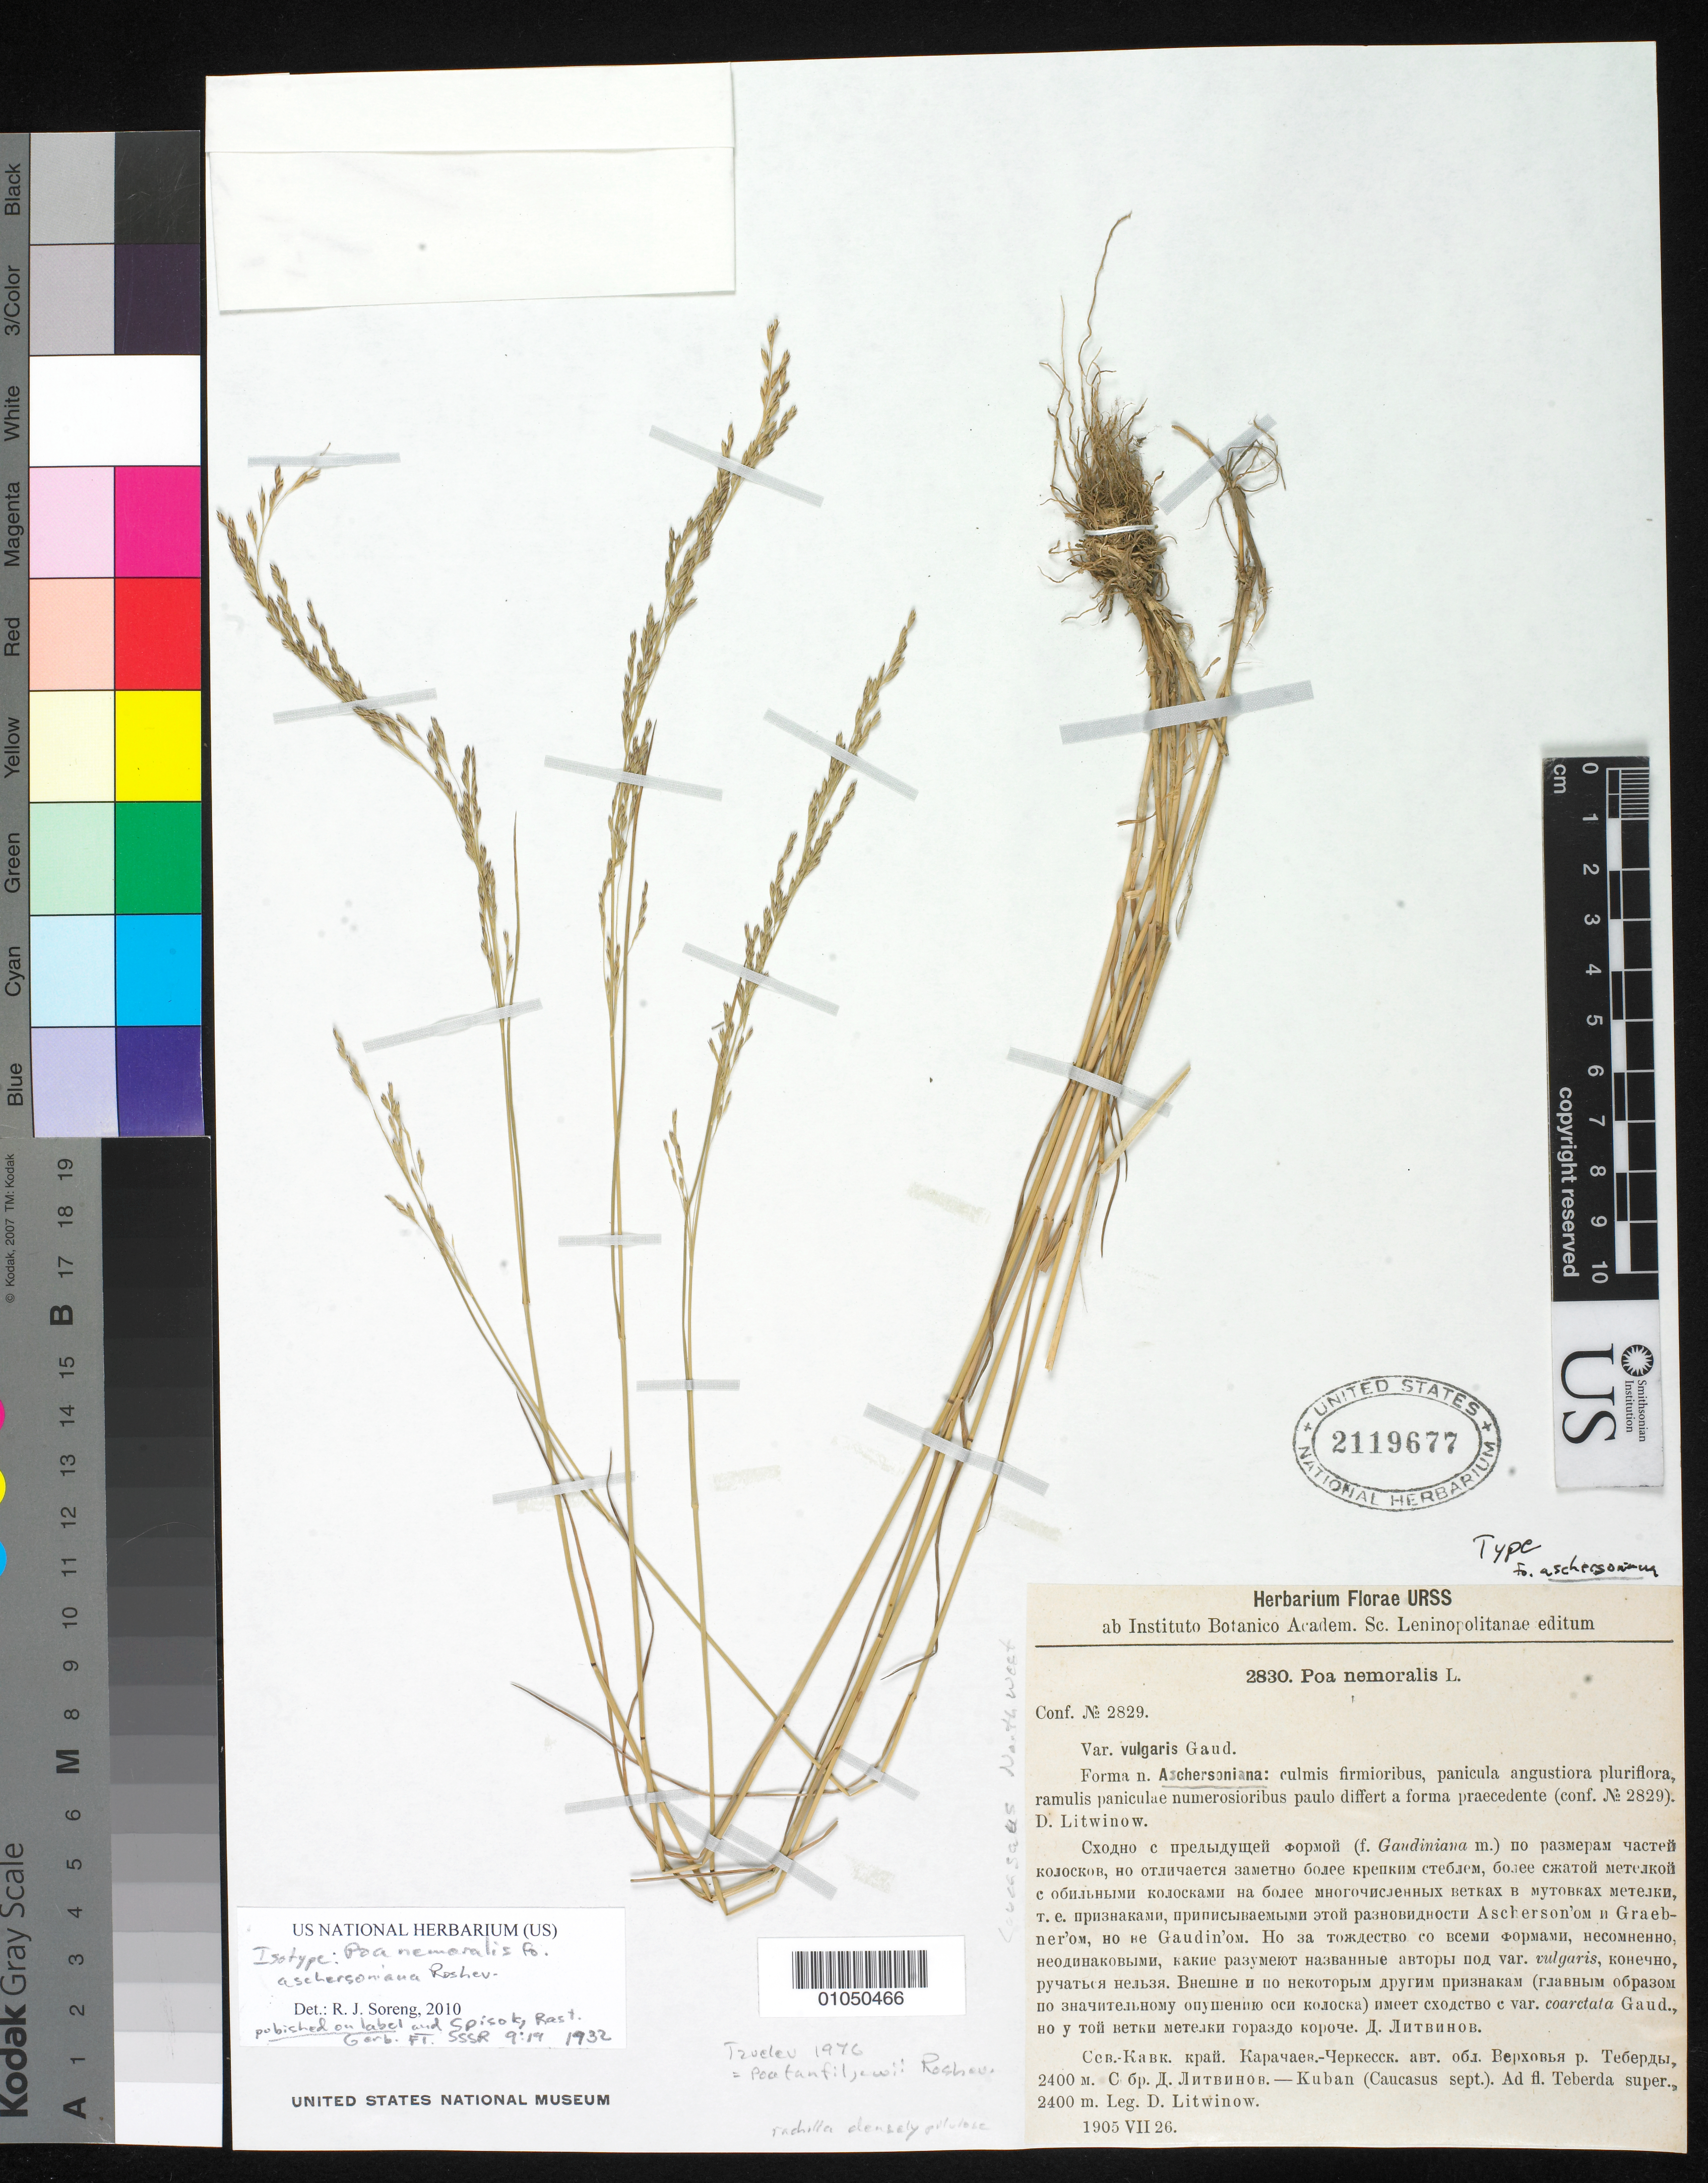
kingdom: Plantae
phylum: Tracheophyta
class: Liliopsida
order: Poales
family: Poaceae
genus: Poa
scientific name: Poa nemoralis f. aschersoniana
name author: Litv.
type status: Isotype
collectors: D. Litwinow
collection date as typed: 1905 VII 26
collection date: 1905-07-26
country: Russian Federation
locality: Kuban (Caucasus sept.), ad fl. Teberda super.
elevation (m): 2400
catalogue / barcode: US 2119677